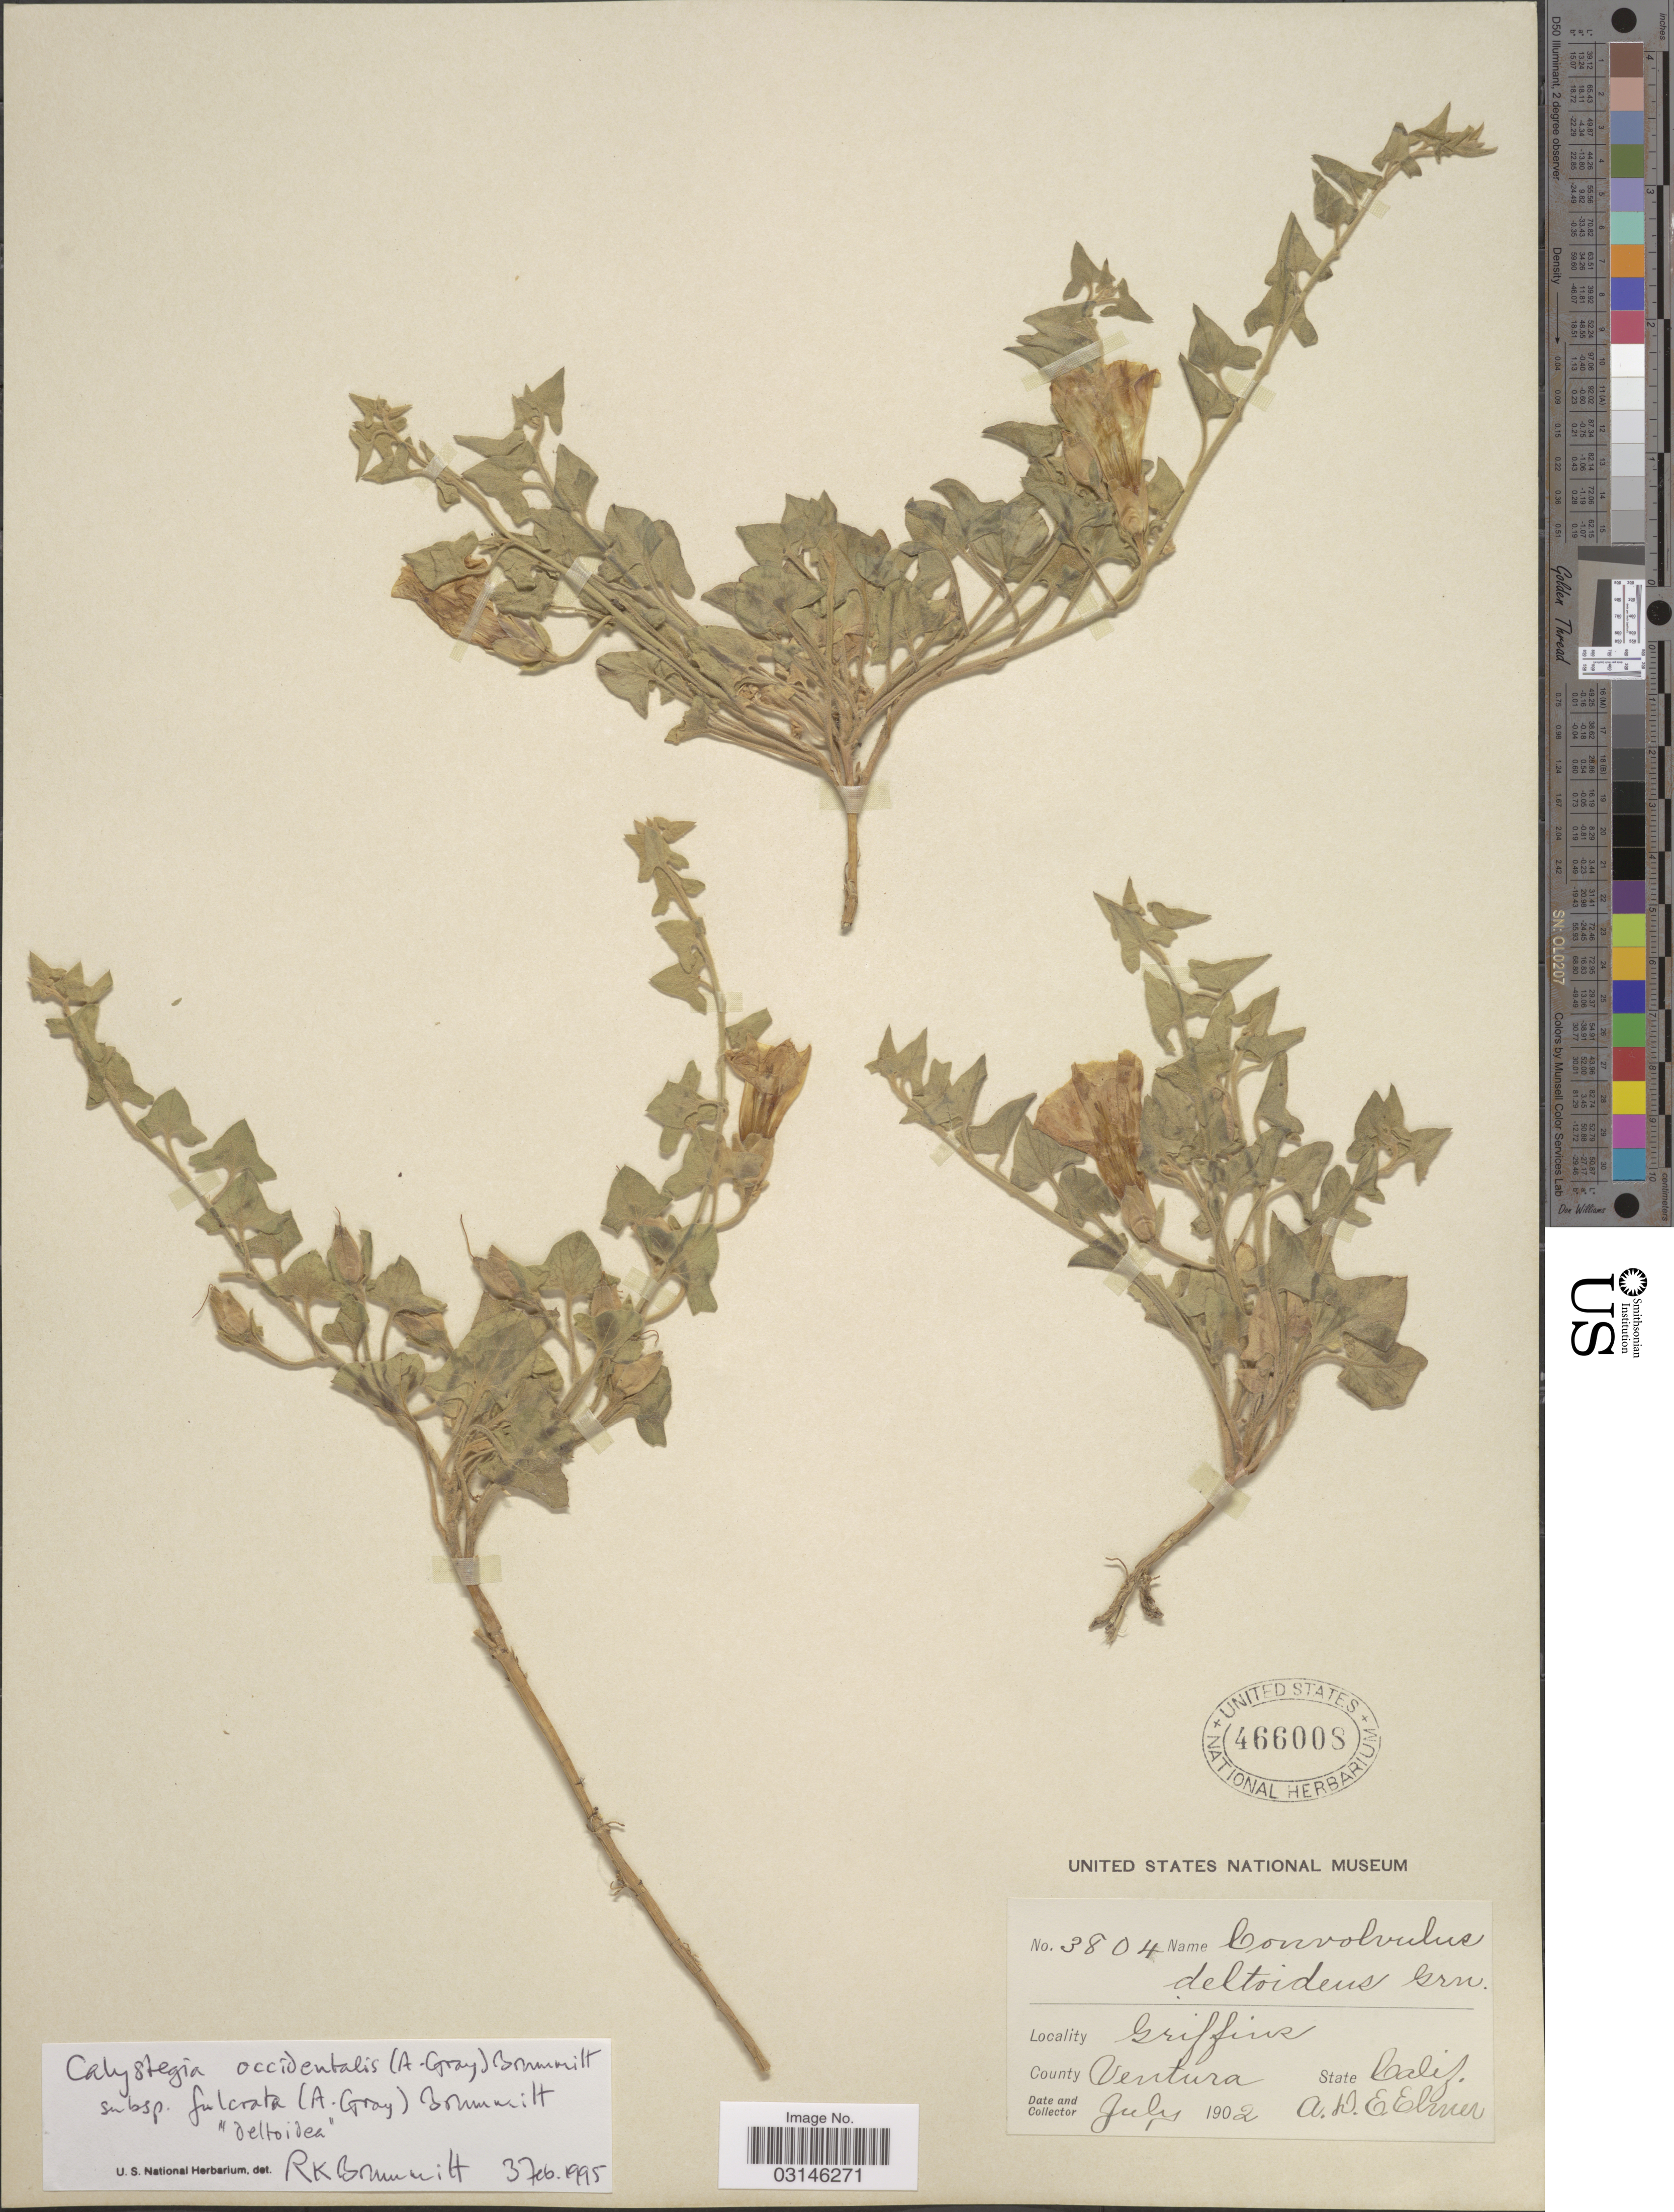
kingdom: Plantae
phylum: Tracheophyta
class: Magnoliopsida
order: Solanales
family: Convolvulaceae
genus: Calystegia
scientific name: Calystegia occidentalis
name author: (A. Gray) Brummitt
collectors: A. D. E. Elmer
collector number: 3804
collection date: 1902-07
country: United States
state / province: California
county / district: Ventura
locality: Griffins, County Ventura.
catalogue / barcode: US 466008